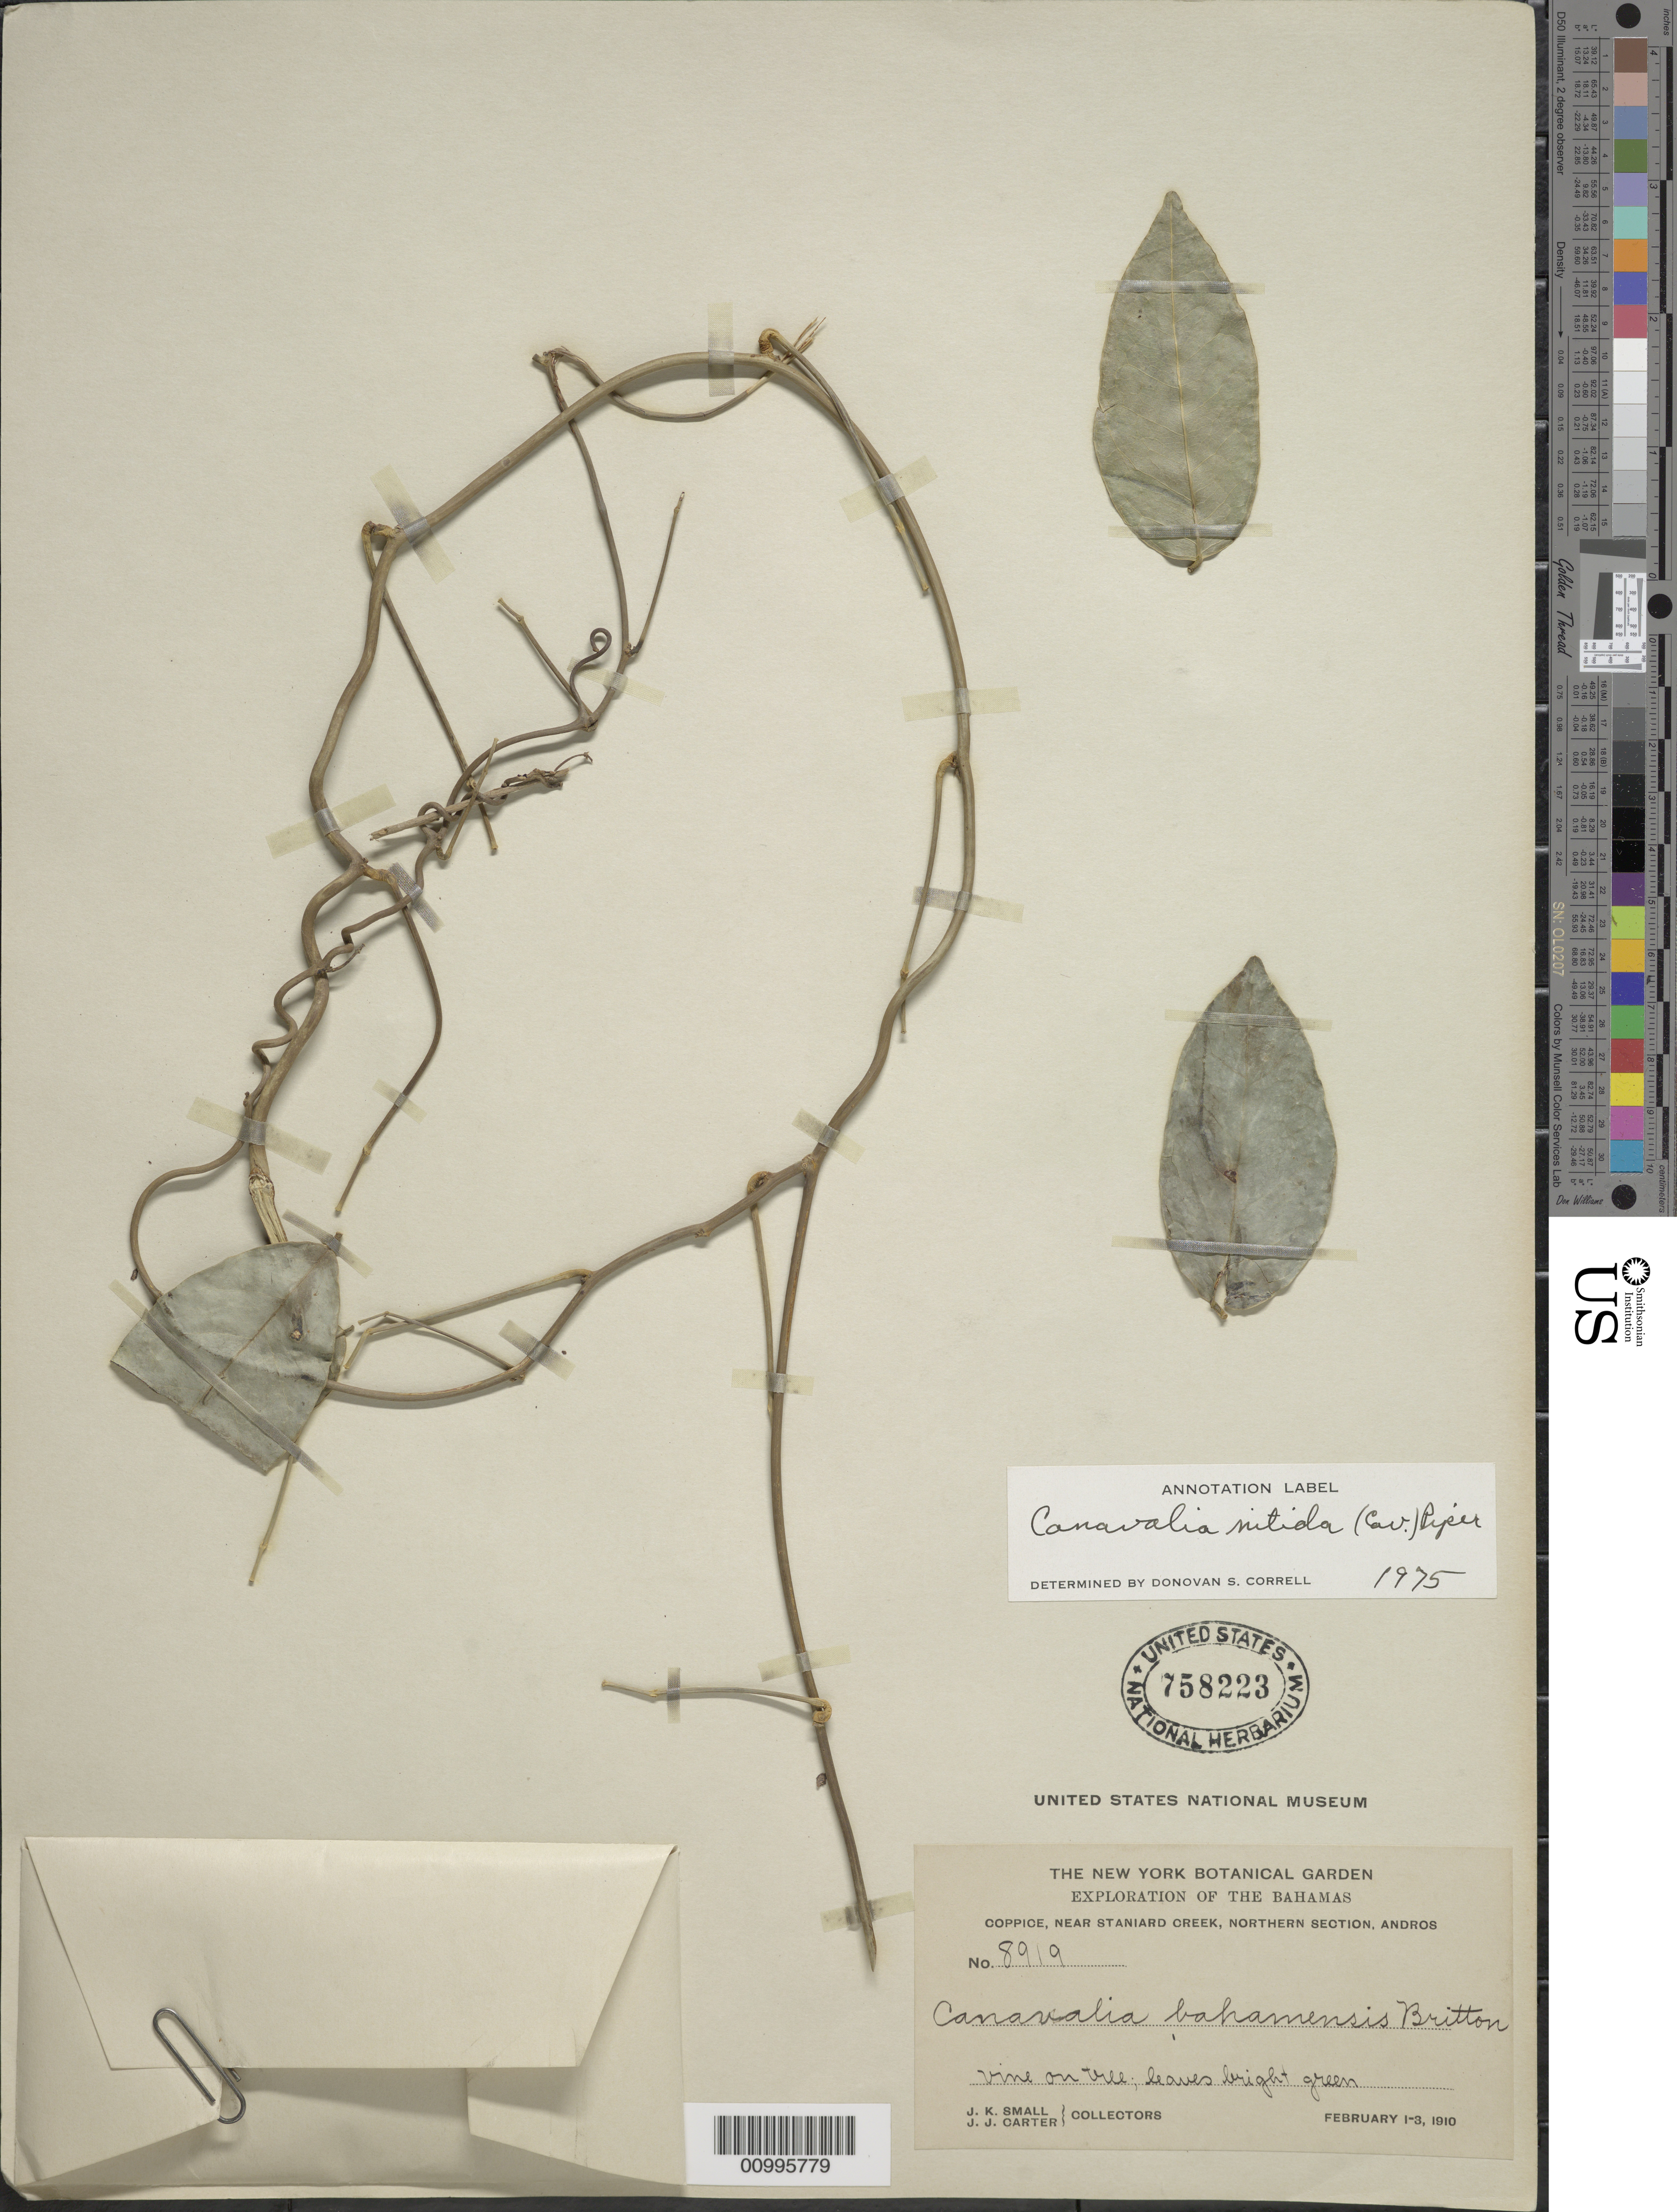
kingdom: Plantae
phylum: Tracheophyta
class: Magnoliopsida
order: Fabales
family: Fabaceae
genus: Canavalia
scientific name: Canavalia nitida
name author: (Cav.) Piper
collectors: J. K. Small & J. J. Carter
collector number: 8919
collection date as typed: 01 Feb 1910 to 03 Feb 1910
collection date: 1910-02-01/1910-02-03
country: Bahamas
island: Andros I.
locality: Coppice, near Staniard Creek, northern section, Andros.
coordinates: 0 N, 0 E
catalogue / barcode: US 758223